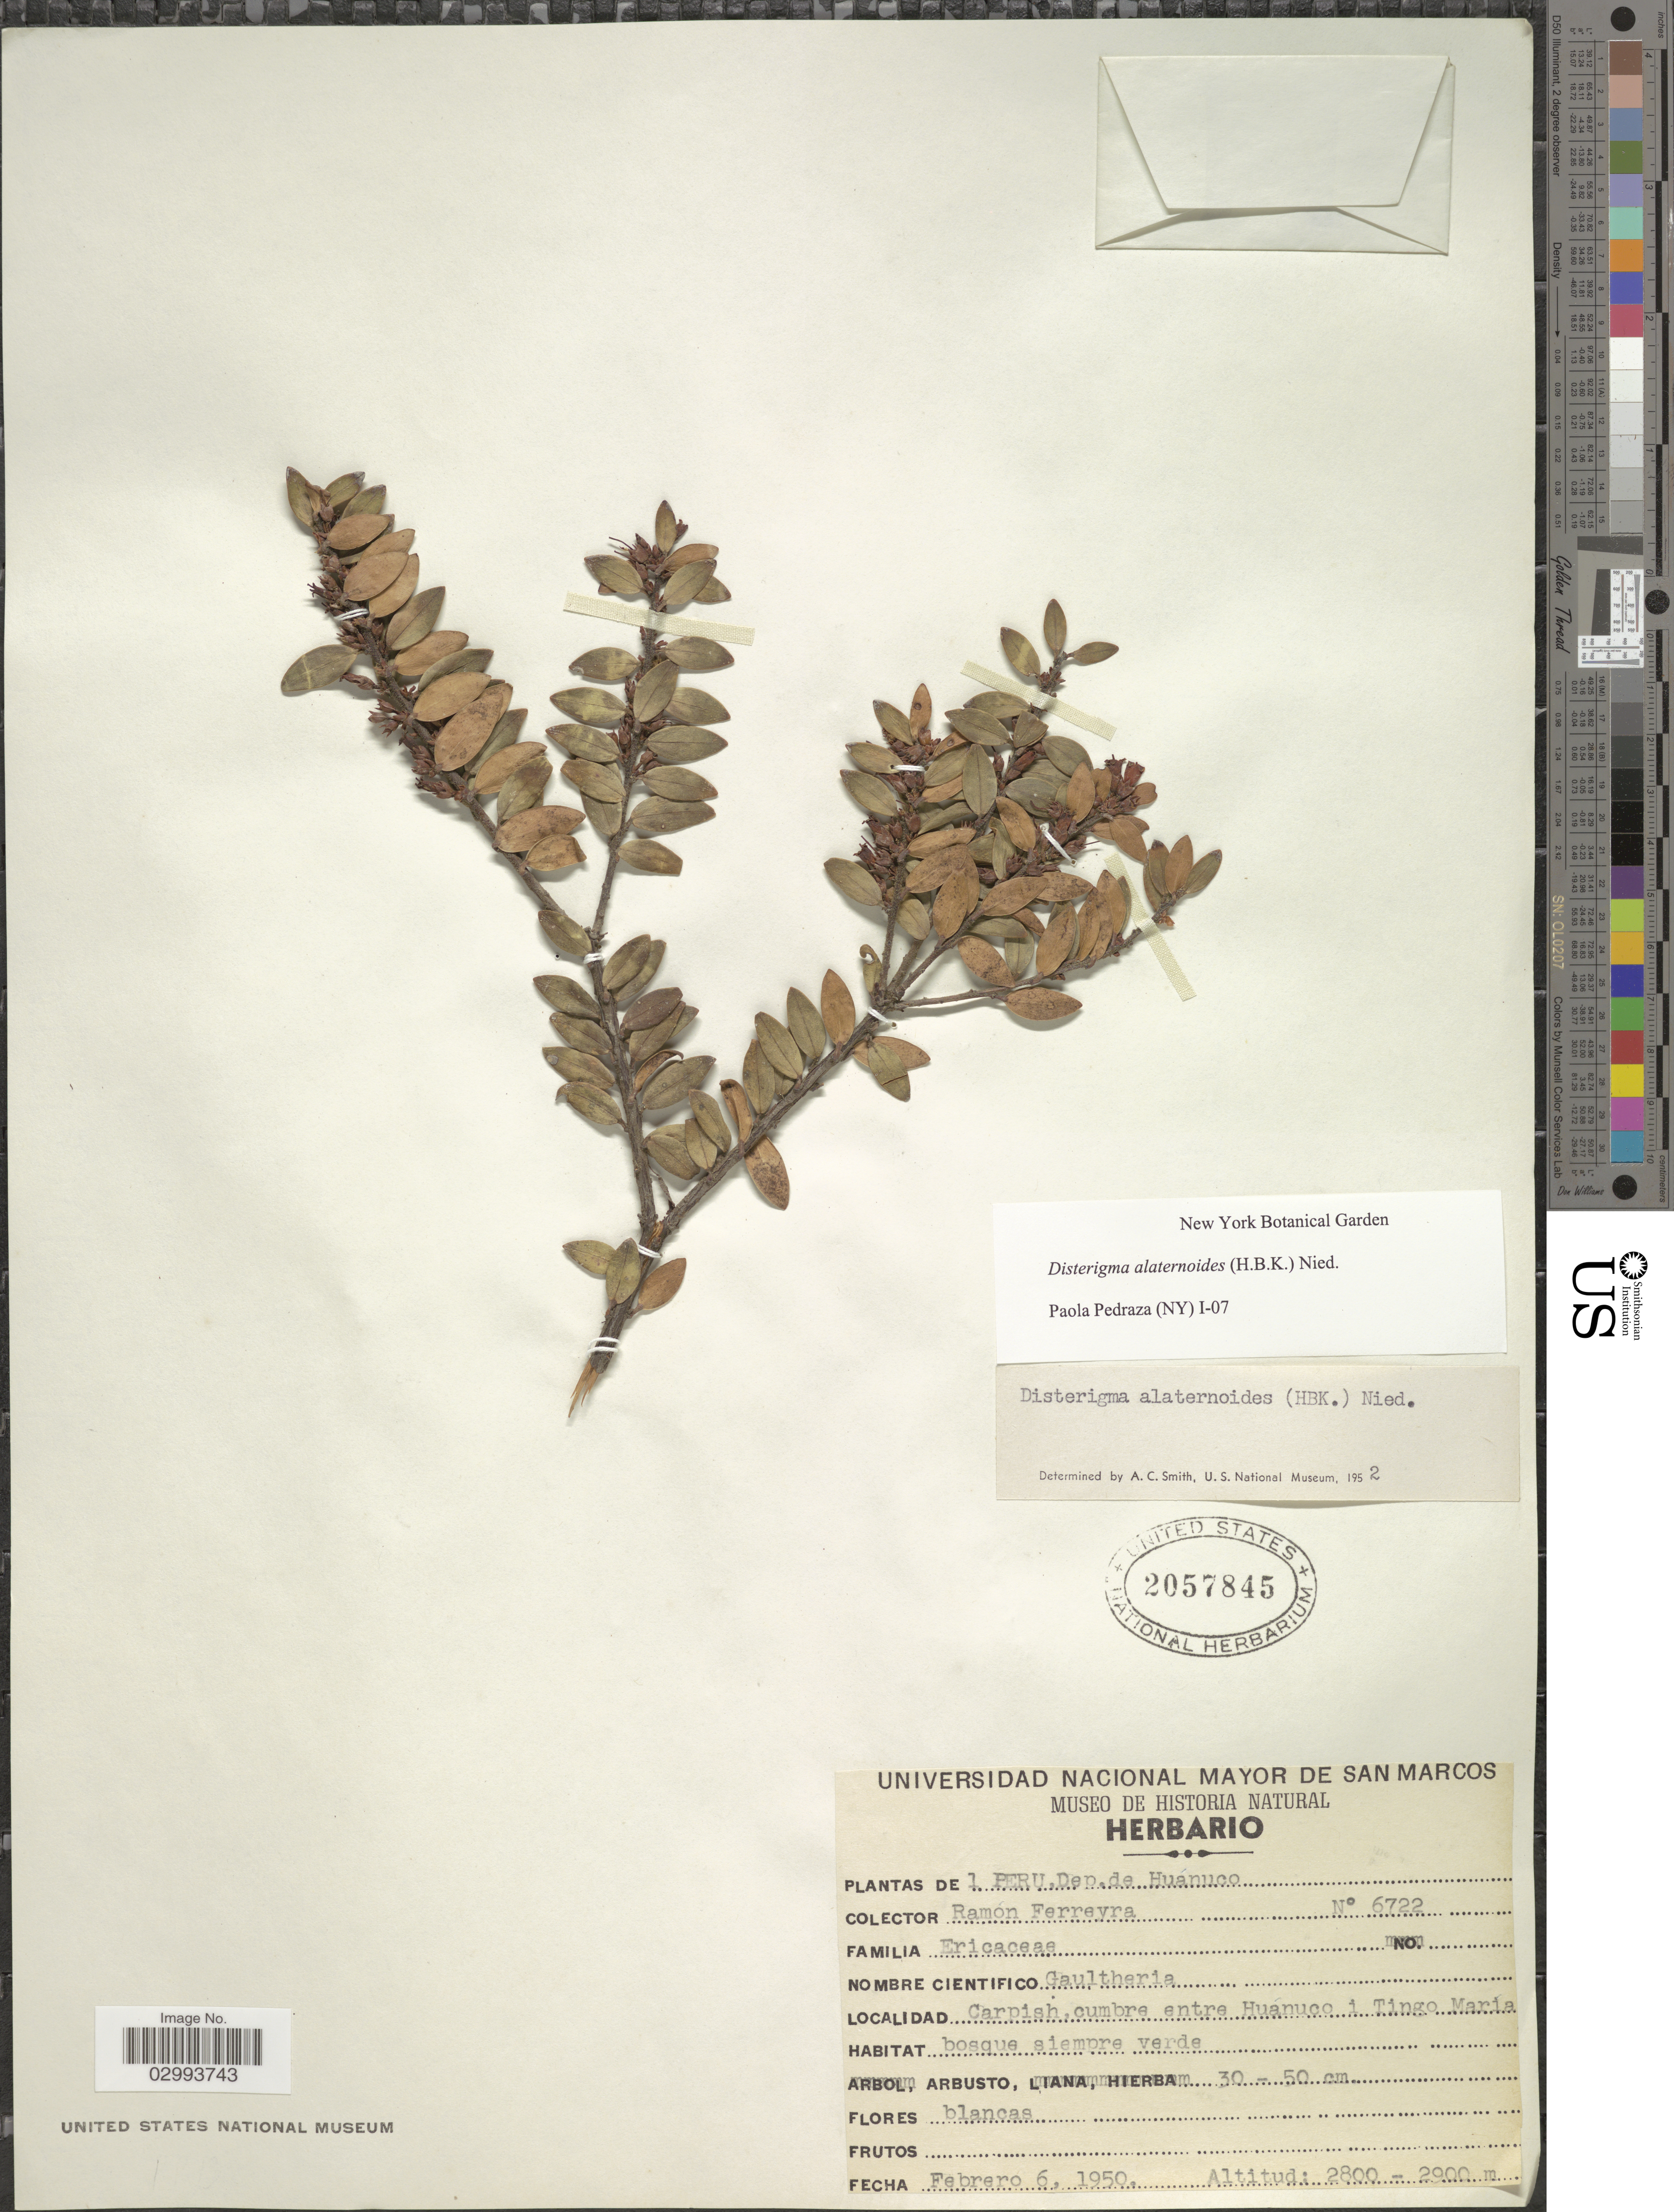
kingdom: Plantae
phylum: Tracheophyta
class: Magnoliopsida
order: Ericales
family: Ericaceae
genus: Disterigma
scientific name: Disterigma alaternoides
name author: (Kunth) Nied.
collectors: R. A. Ferreyra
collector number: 6722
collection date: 1950-02-06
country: Peru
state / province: Huánuco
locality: Carpish, cumbre entre Huánuco i Tingo María.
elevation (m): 2800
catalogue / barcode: US 2057845